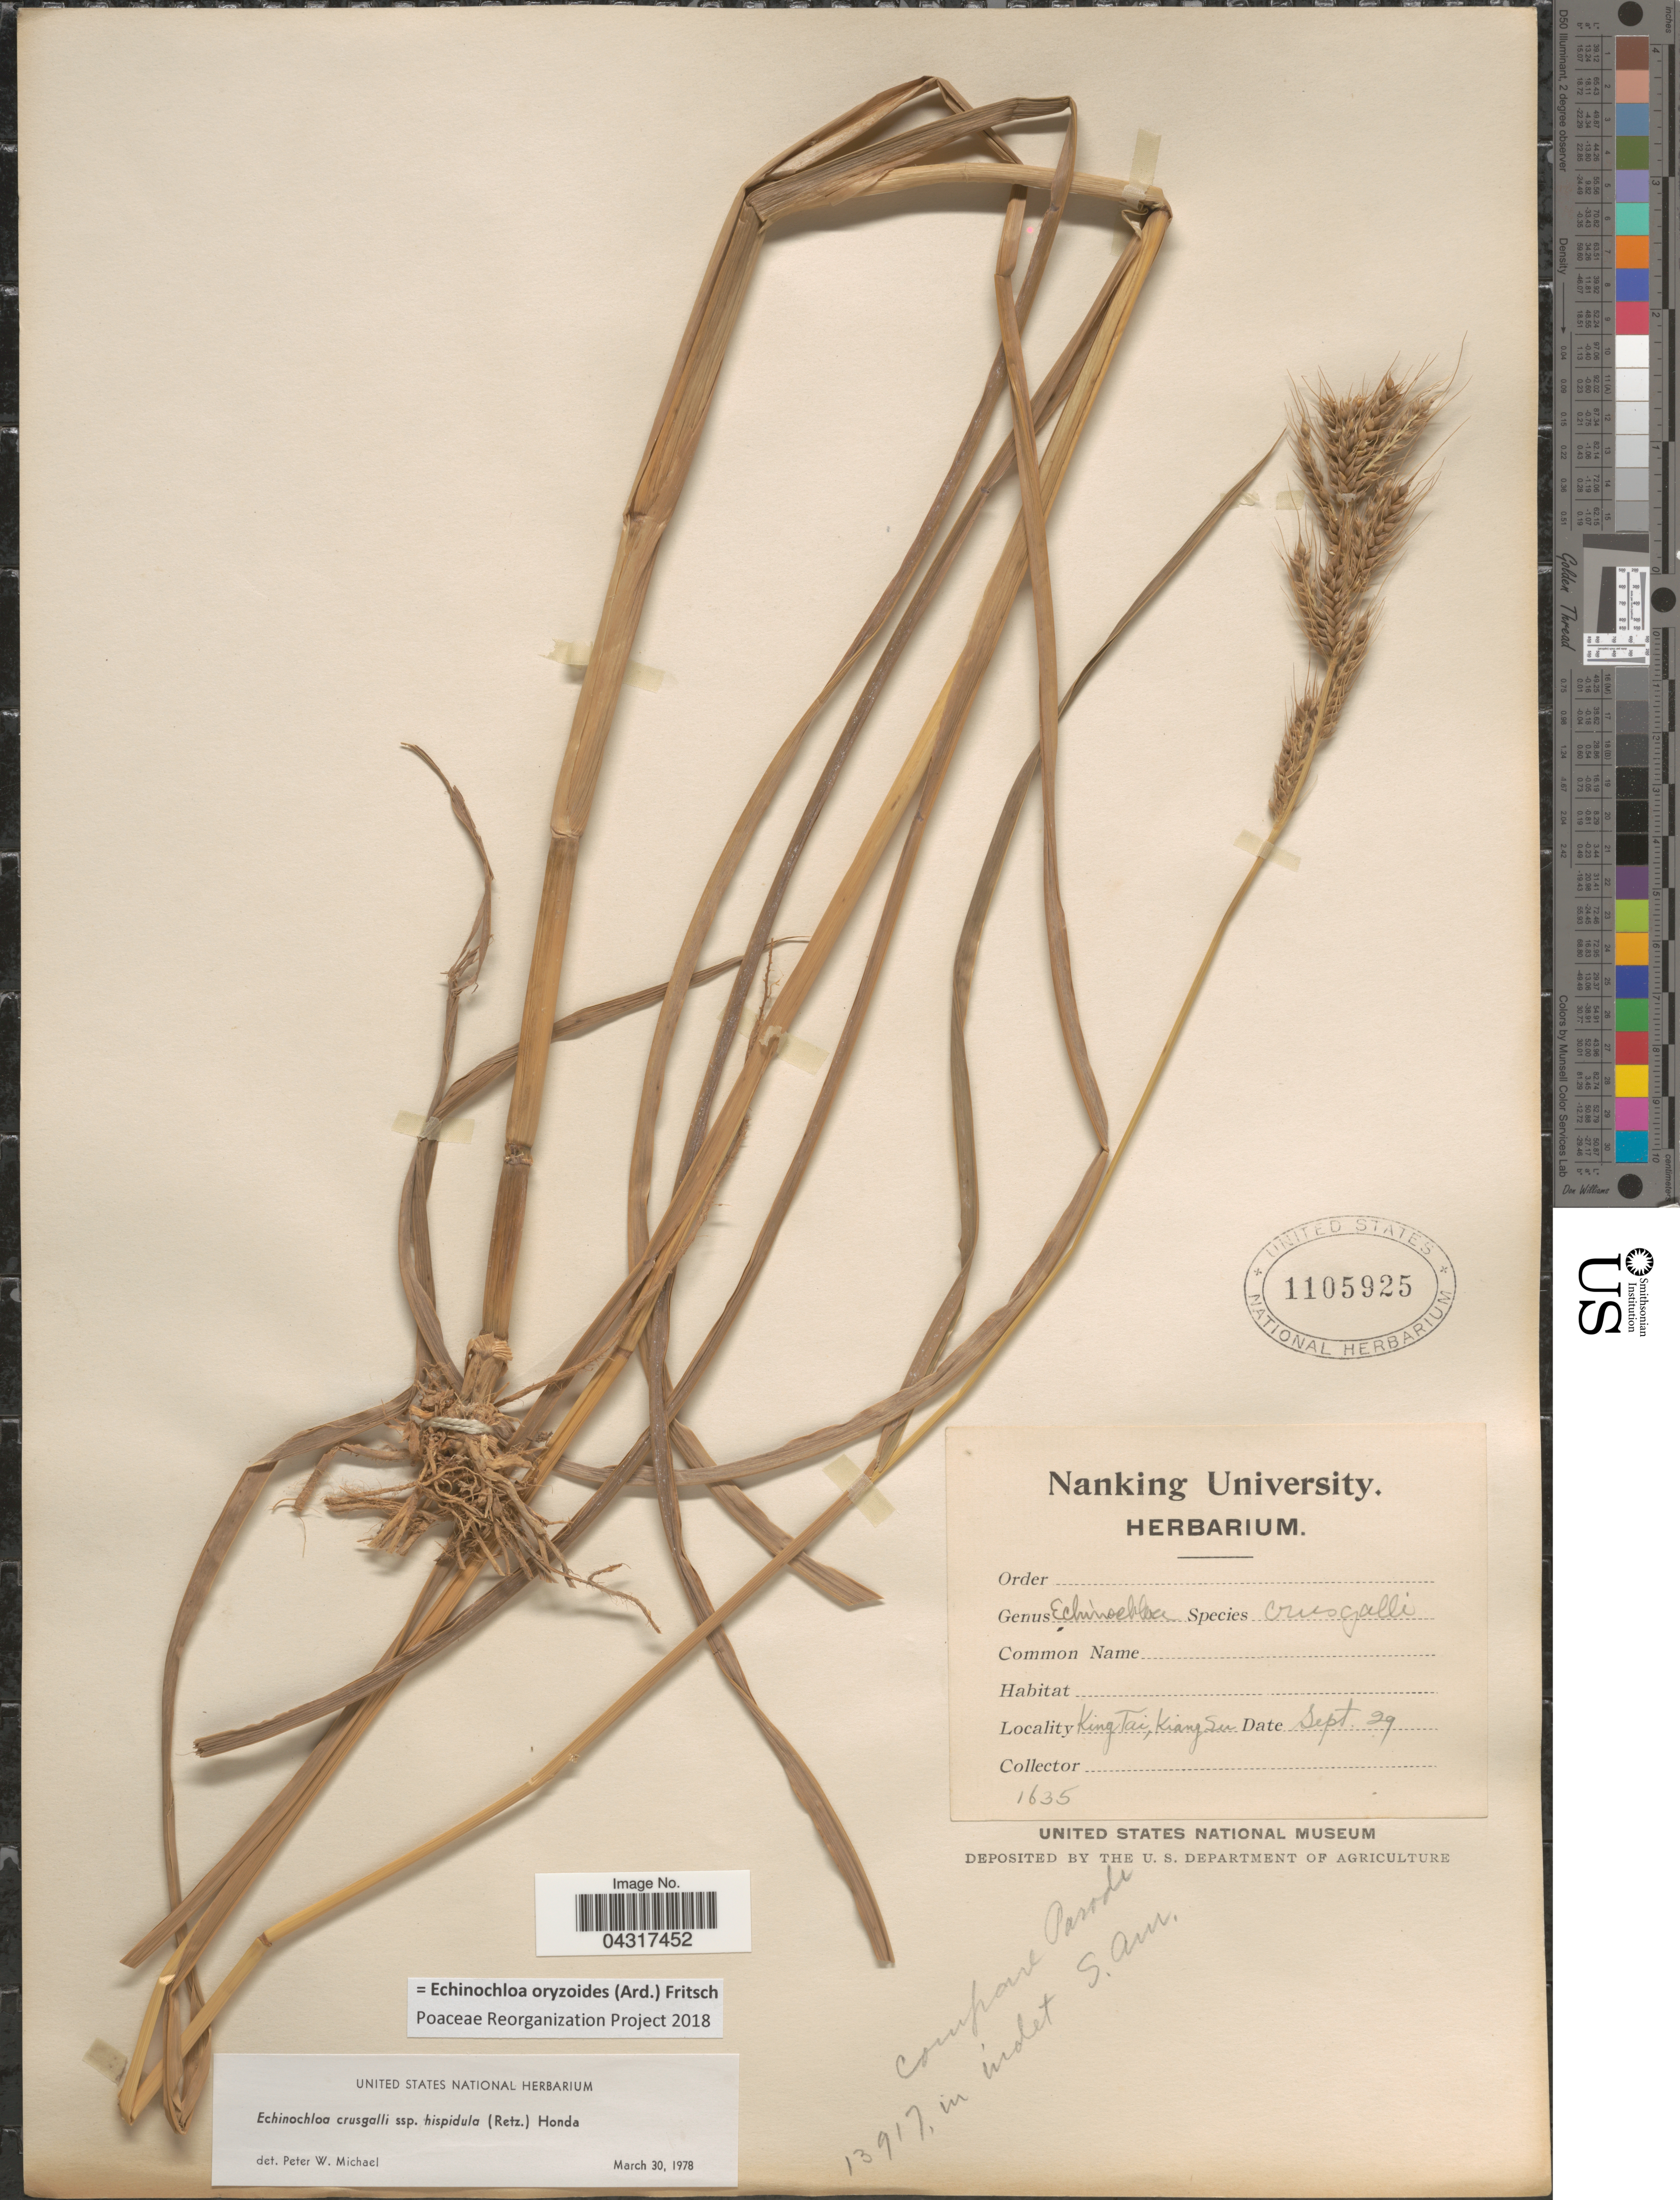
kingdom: Plantae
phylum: Tracheophyta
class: Liliopsida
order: Poales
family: Poaceae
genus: Echinochloa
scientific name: Echinochloa oryzoides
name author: (Ard.) Fritsch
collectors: ex herb. University of Nanking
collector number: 1635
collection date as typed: Transcribed d/m/y: /9/29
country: China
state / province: Jiangsu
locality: King Tai, Kiang Su.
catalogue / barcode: US 1105925